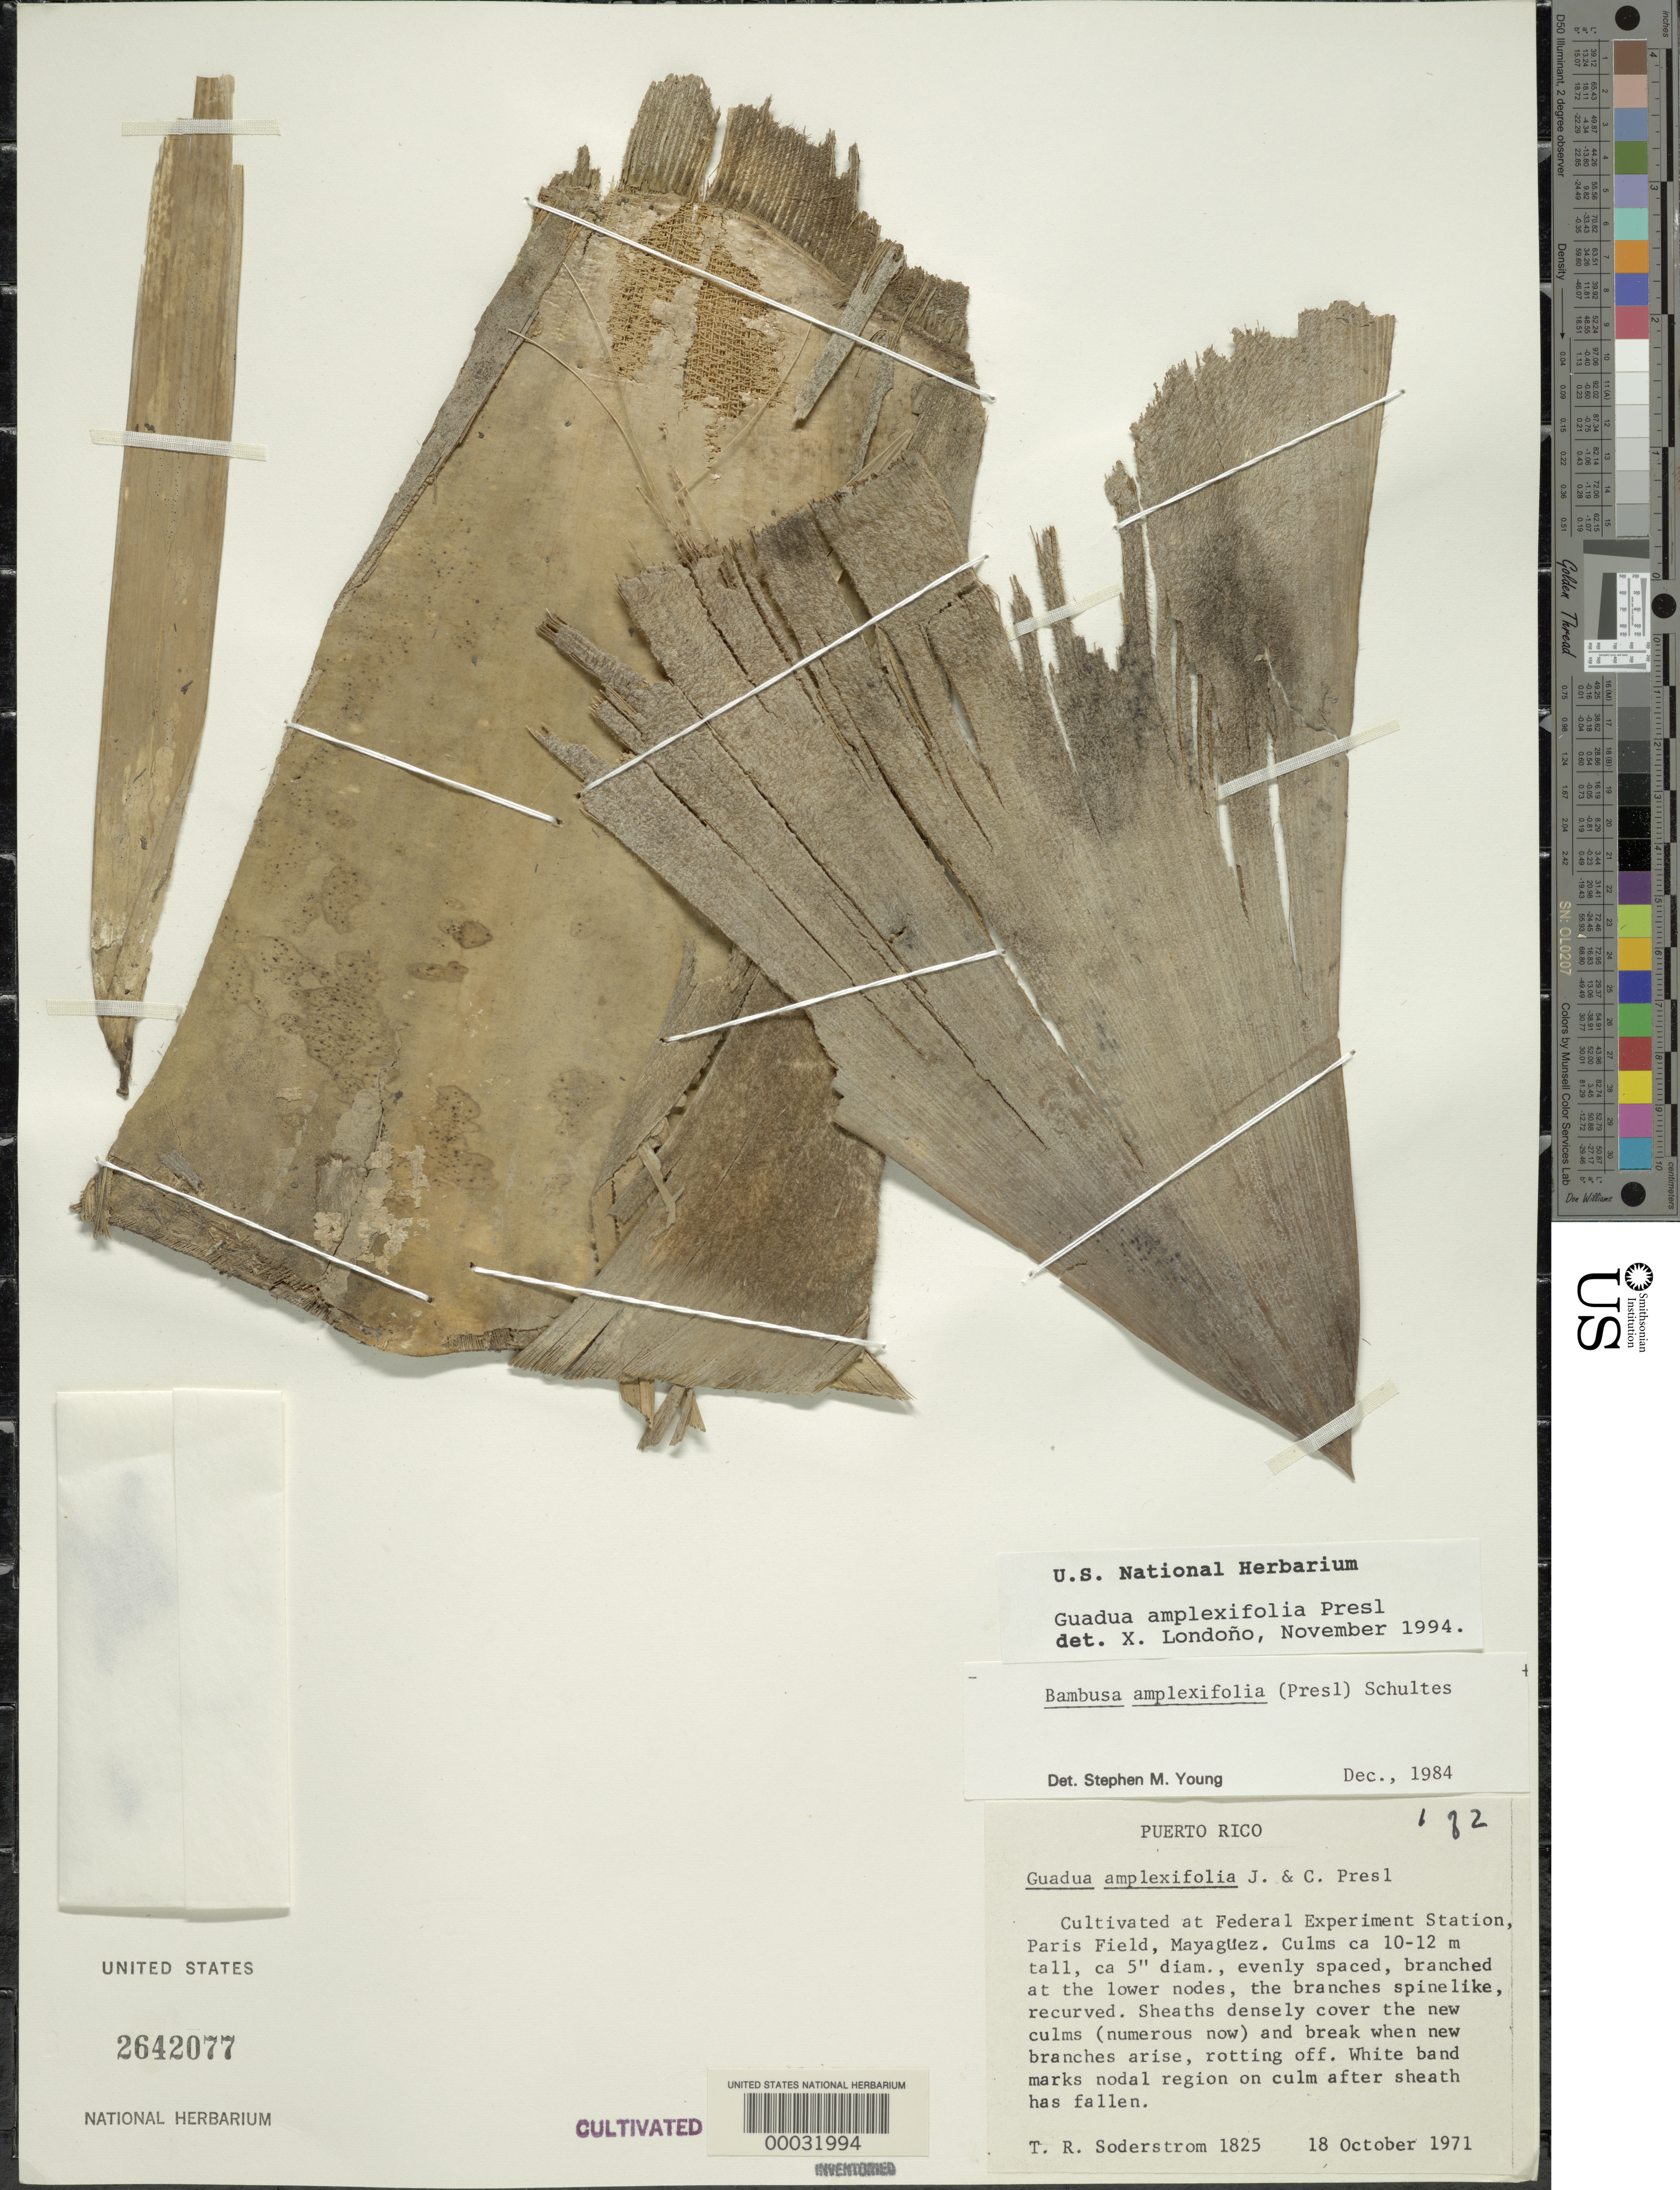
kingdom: Plantae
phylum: Tracheophyta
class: Liliopsida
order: Poales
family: Poaceae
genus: Guadua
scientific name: Guadua amplexifolia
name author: J. Presl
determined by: Londoño, X., (TULV), Jardin Botanico "Juan Maria Cespedes"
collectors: T. R. Soderstrom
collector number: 1825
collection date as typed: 18 Oct 1971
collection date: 1971-10-18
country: Puerto Rico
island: Greater Antilles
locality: Fed. expt. sta., paris field, mayaguez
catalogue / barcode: US 2642077